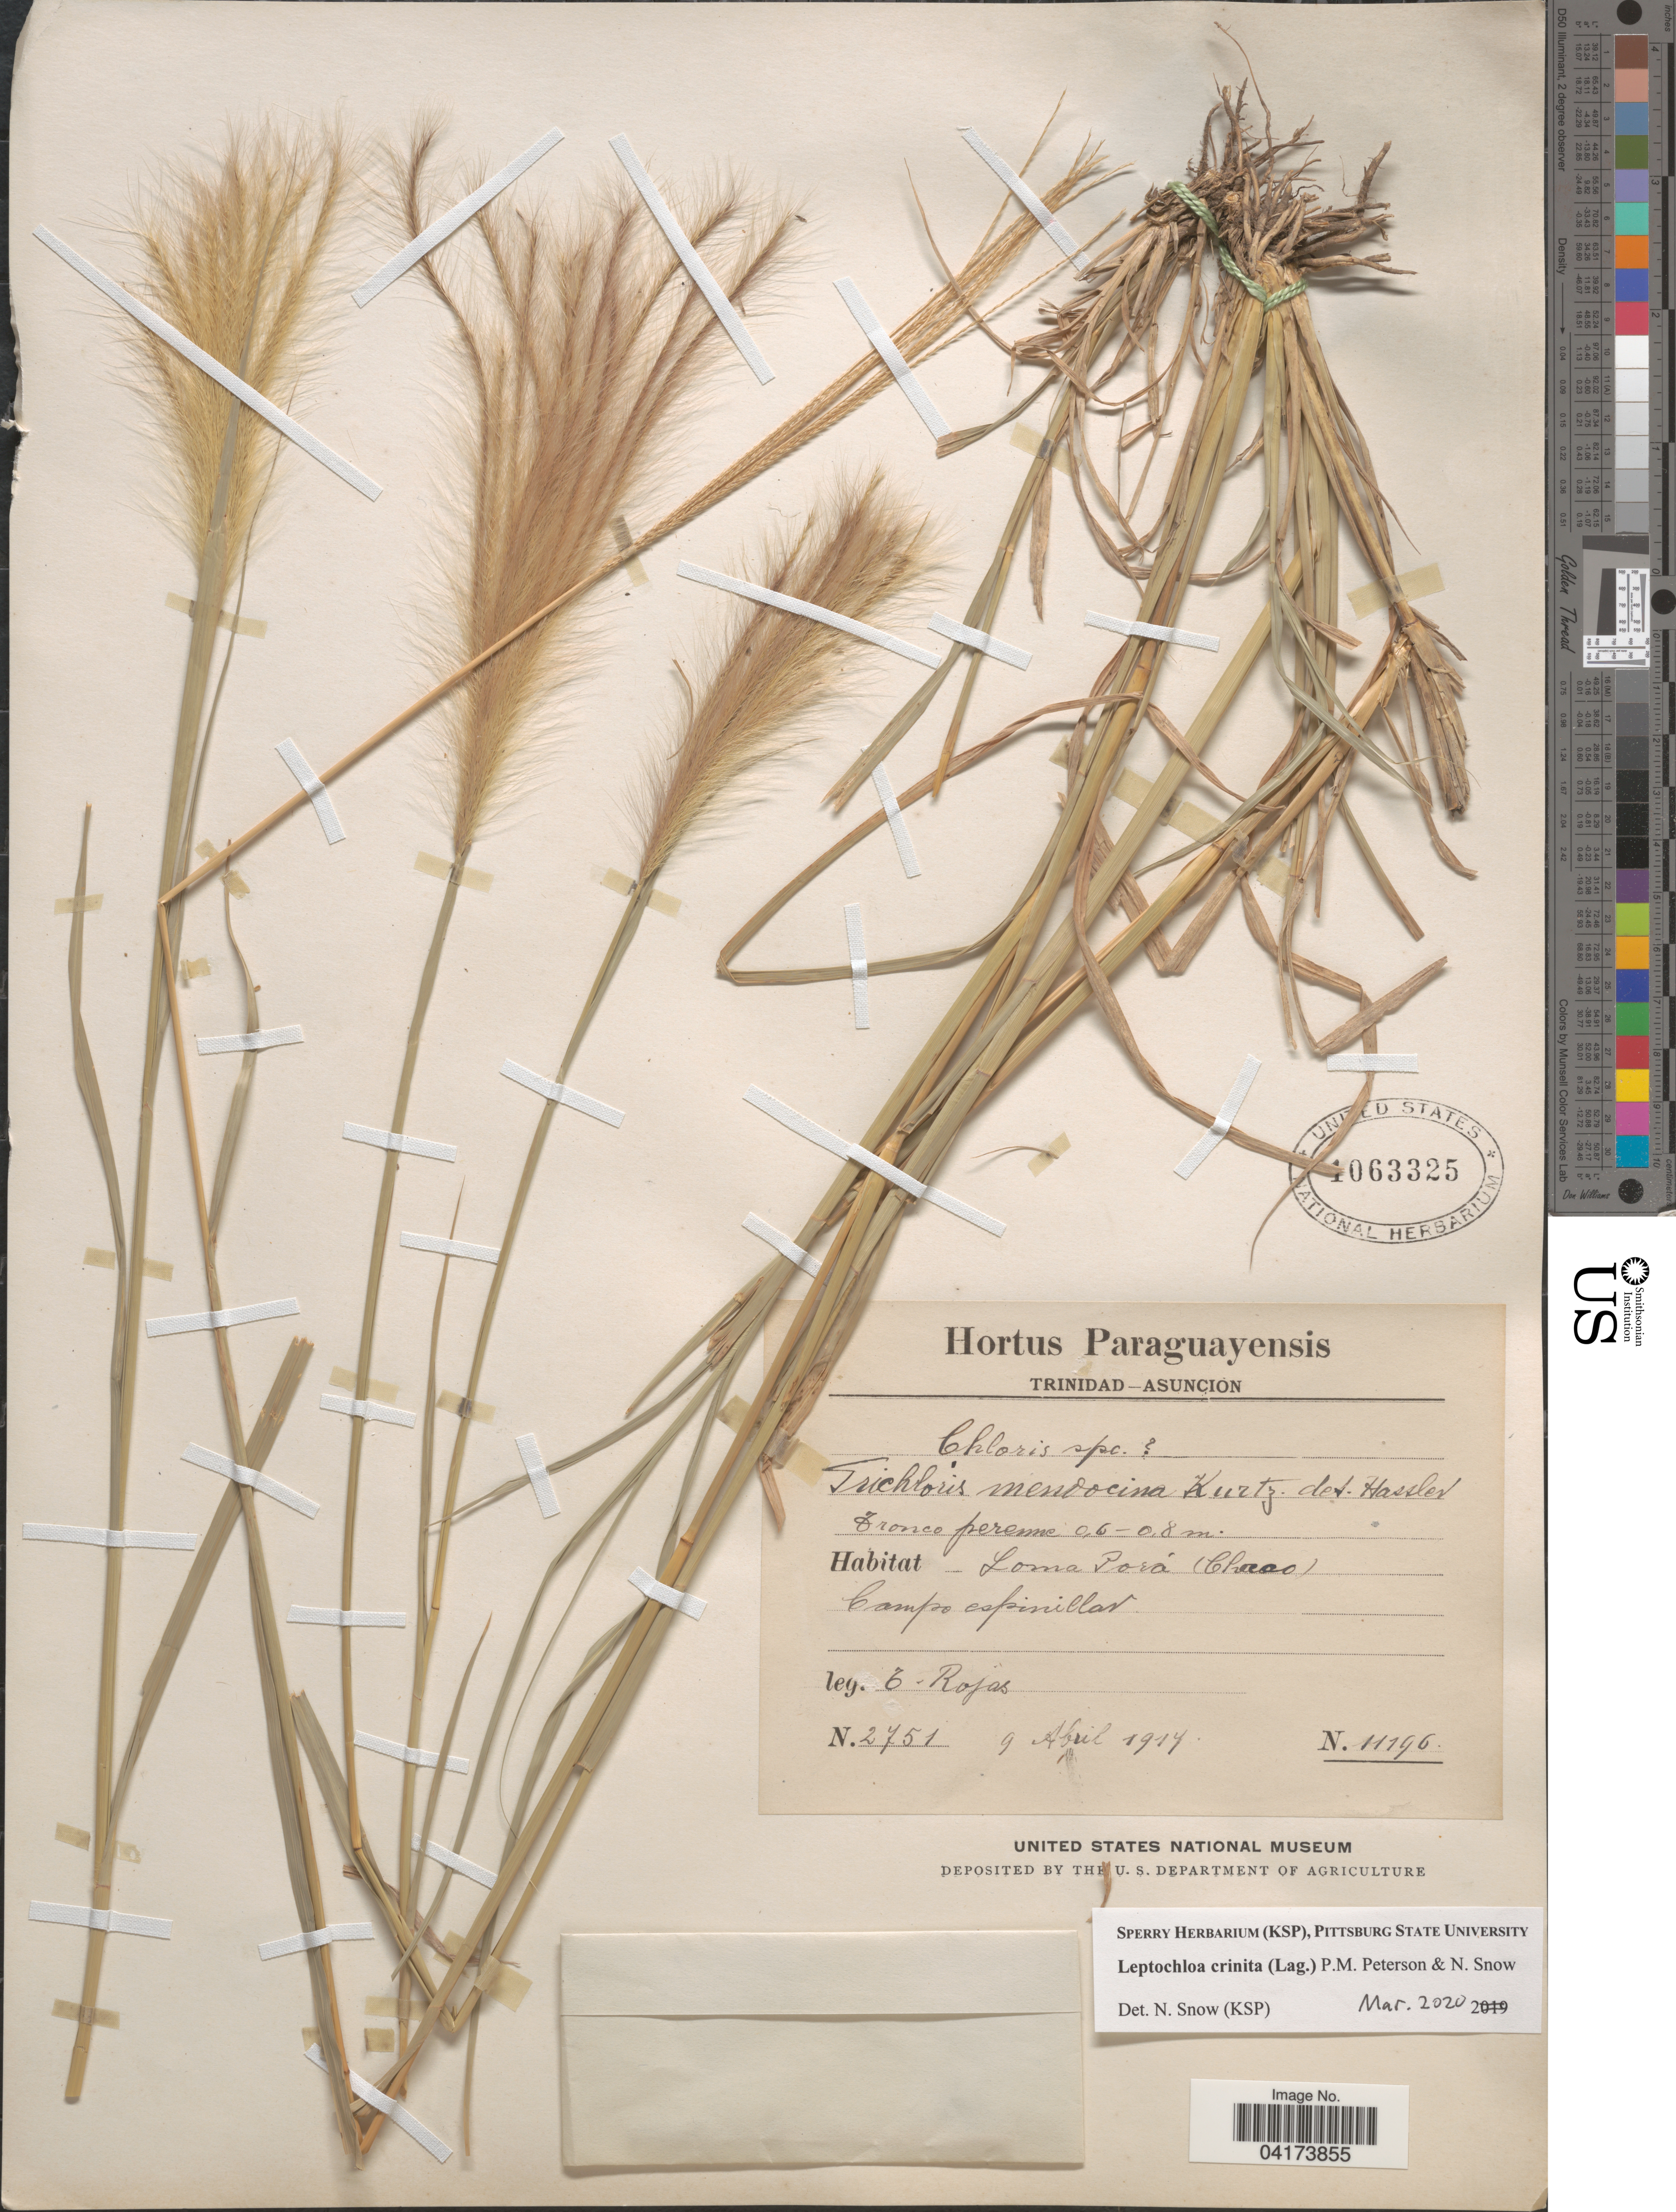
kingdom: Plantae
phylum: Tracheophyta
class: Liliopsida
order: Poales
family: Poaceae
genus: Leptochloa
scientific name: Leptochloa crinita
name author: (Lag.) P.M. Peterson & N. Snow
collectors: T. Rojas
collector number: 2751/11196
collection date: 1914-04-09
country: Paraguay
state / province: Asuncion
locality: Loma Porá (Chaco).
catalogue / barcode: US 1063325